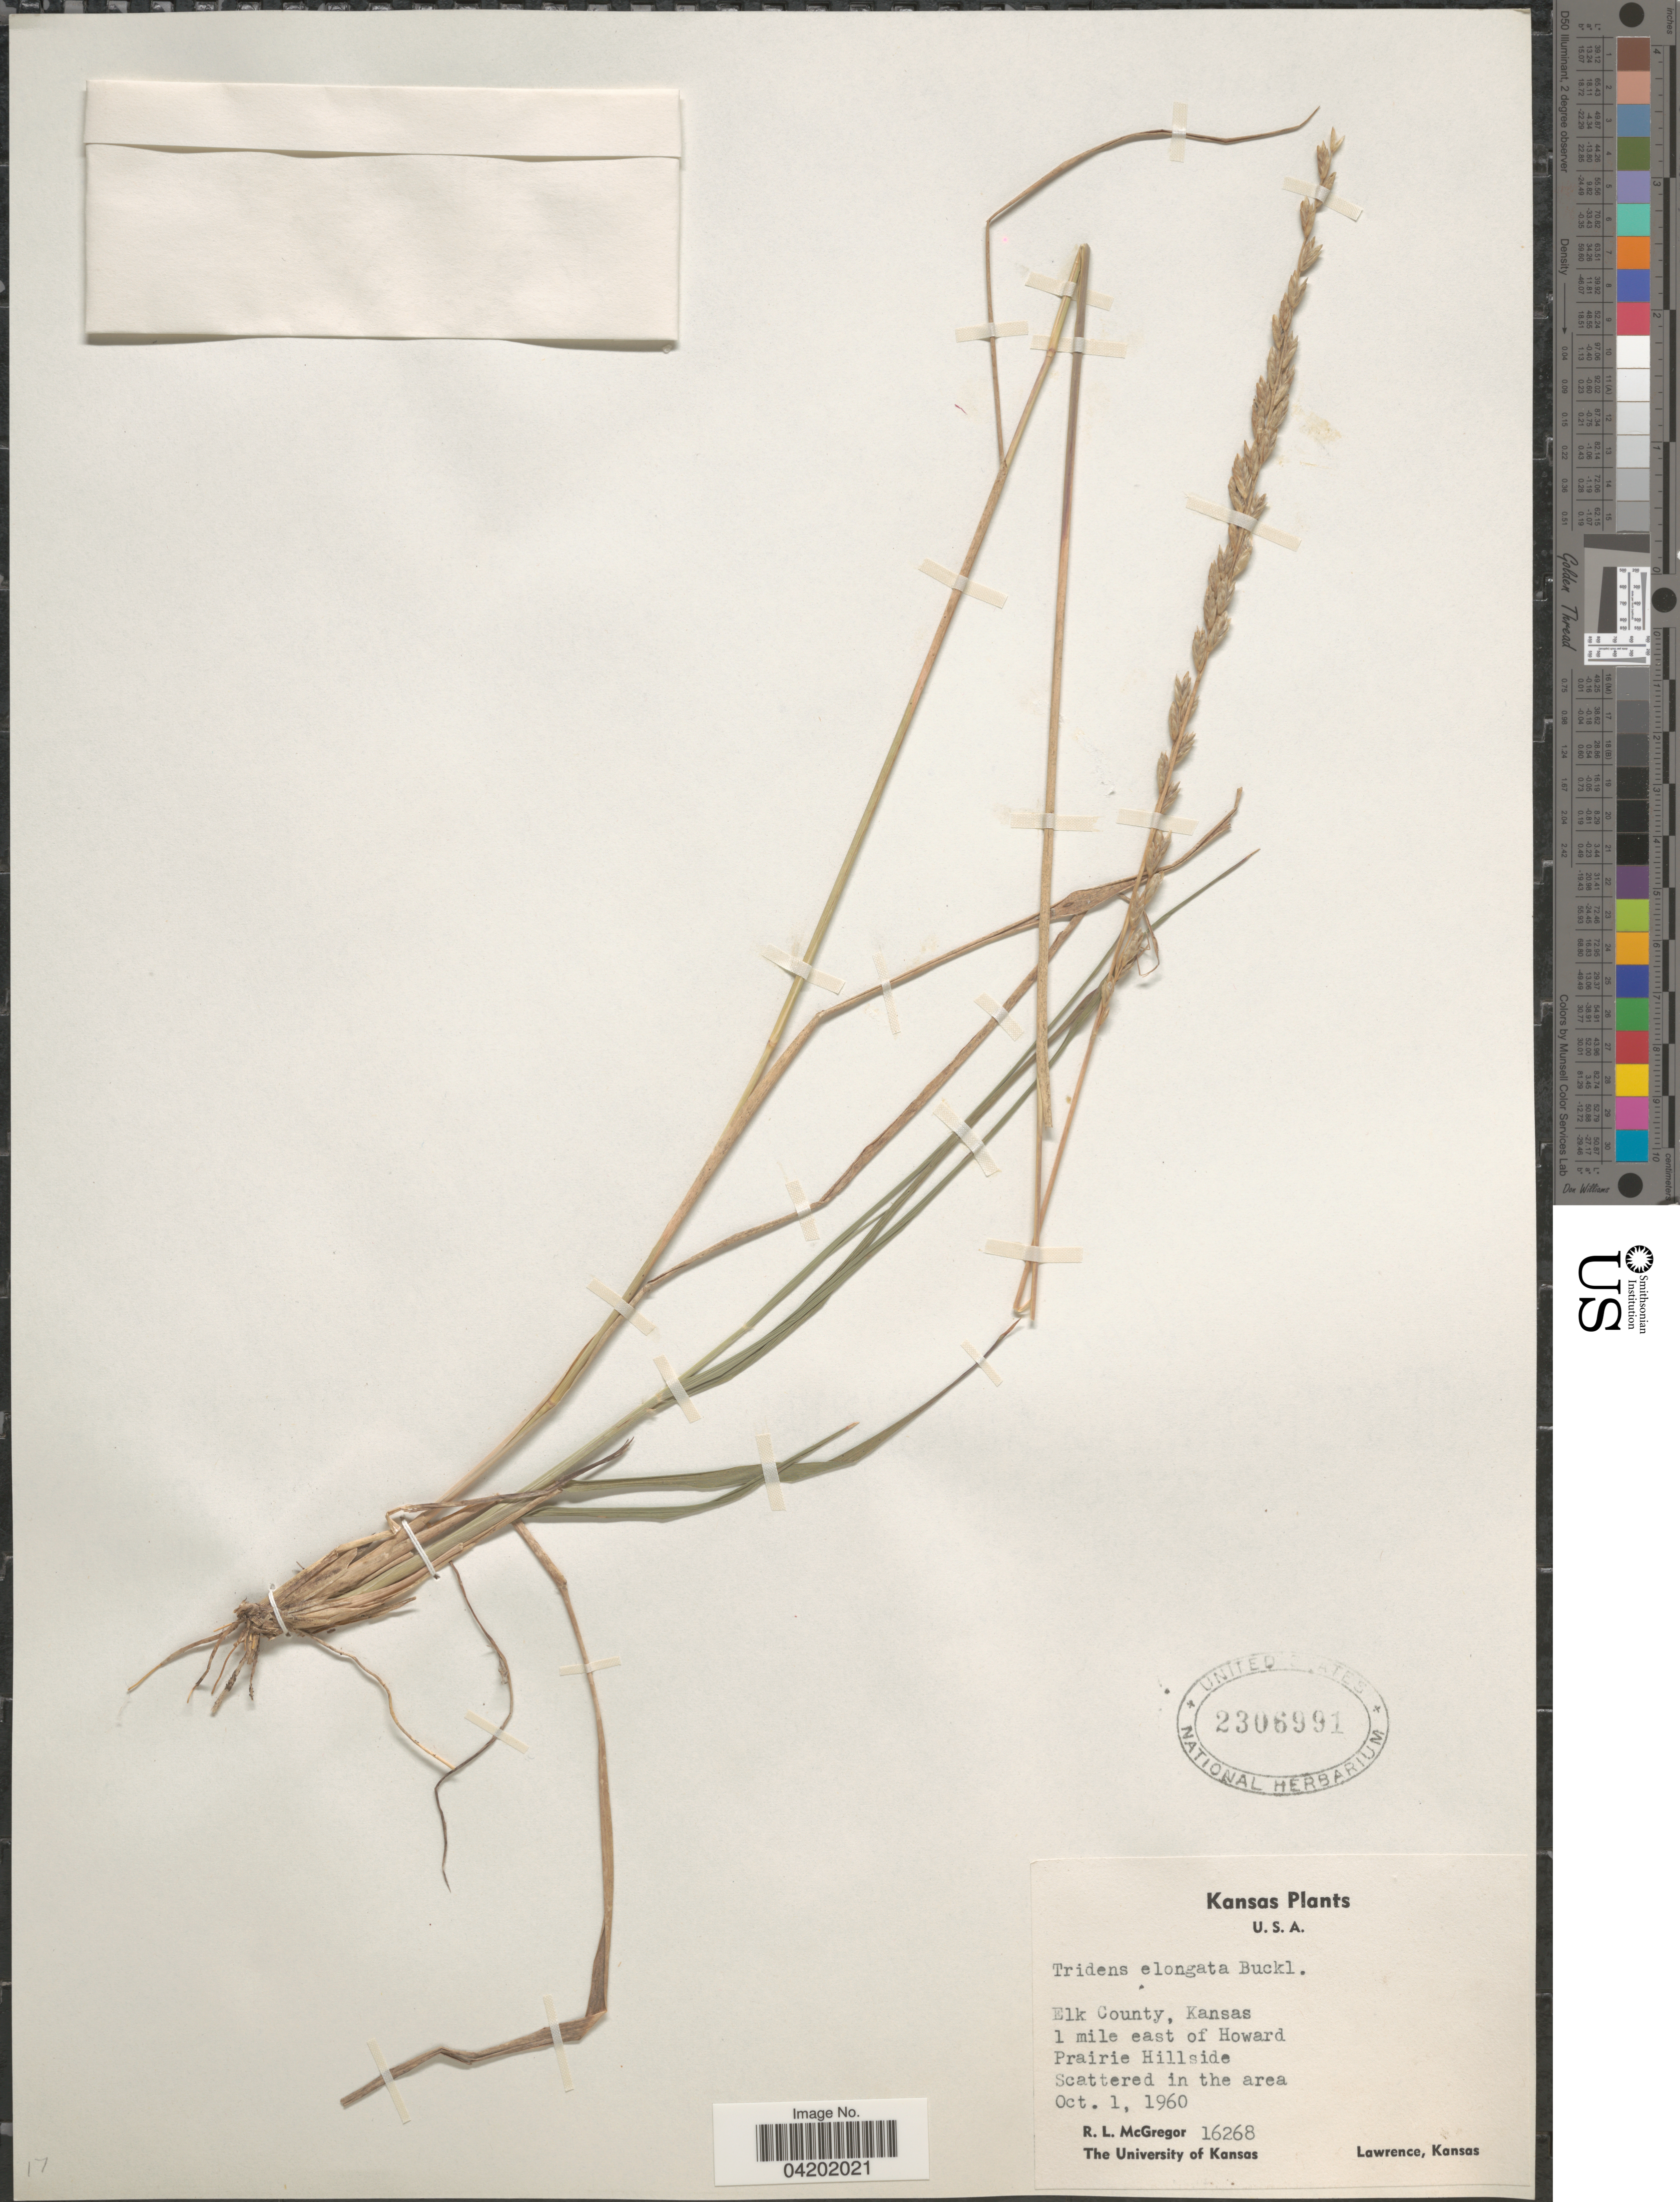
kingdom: Plantae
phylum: Tracheophyta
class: Liliopsida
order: Poales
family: Poaceae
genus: Tridentopsis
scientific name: Tridentopsis mutica var. elongata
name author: P.M. Peterson & Romasch.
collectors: R. McGregor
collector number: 16268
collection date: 1960-10-01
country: United States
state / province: Kansas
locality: Elk County. 1 mile east of Howard.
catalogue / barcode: US 2306991